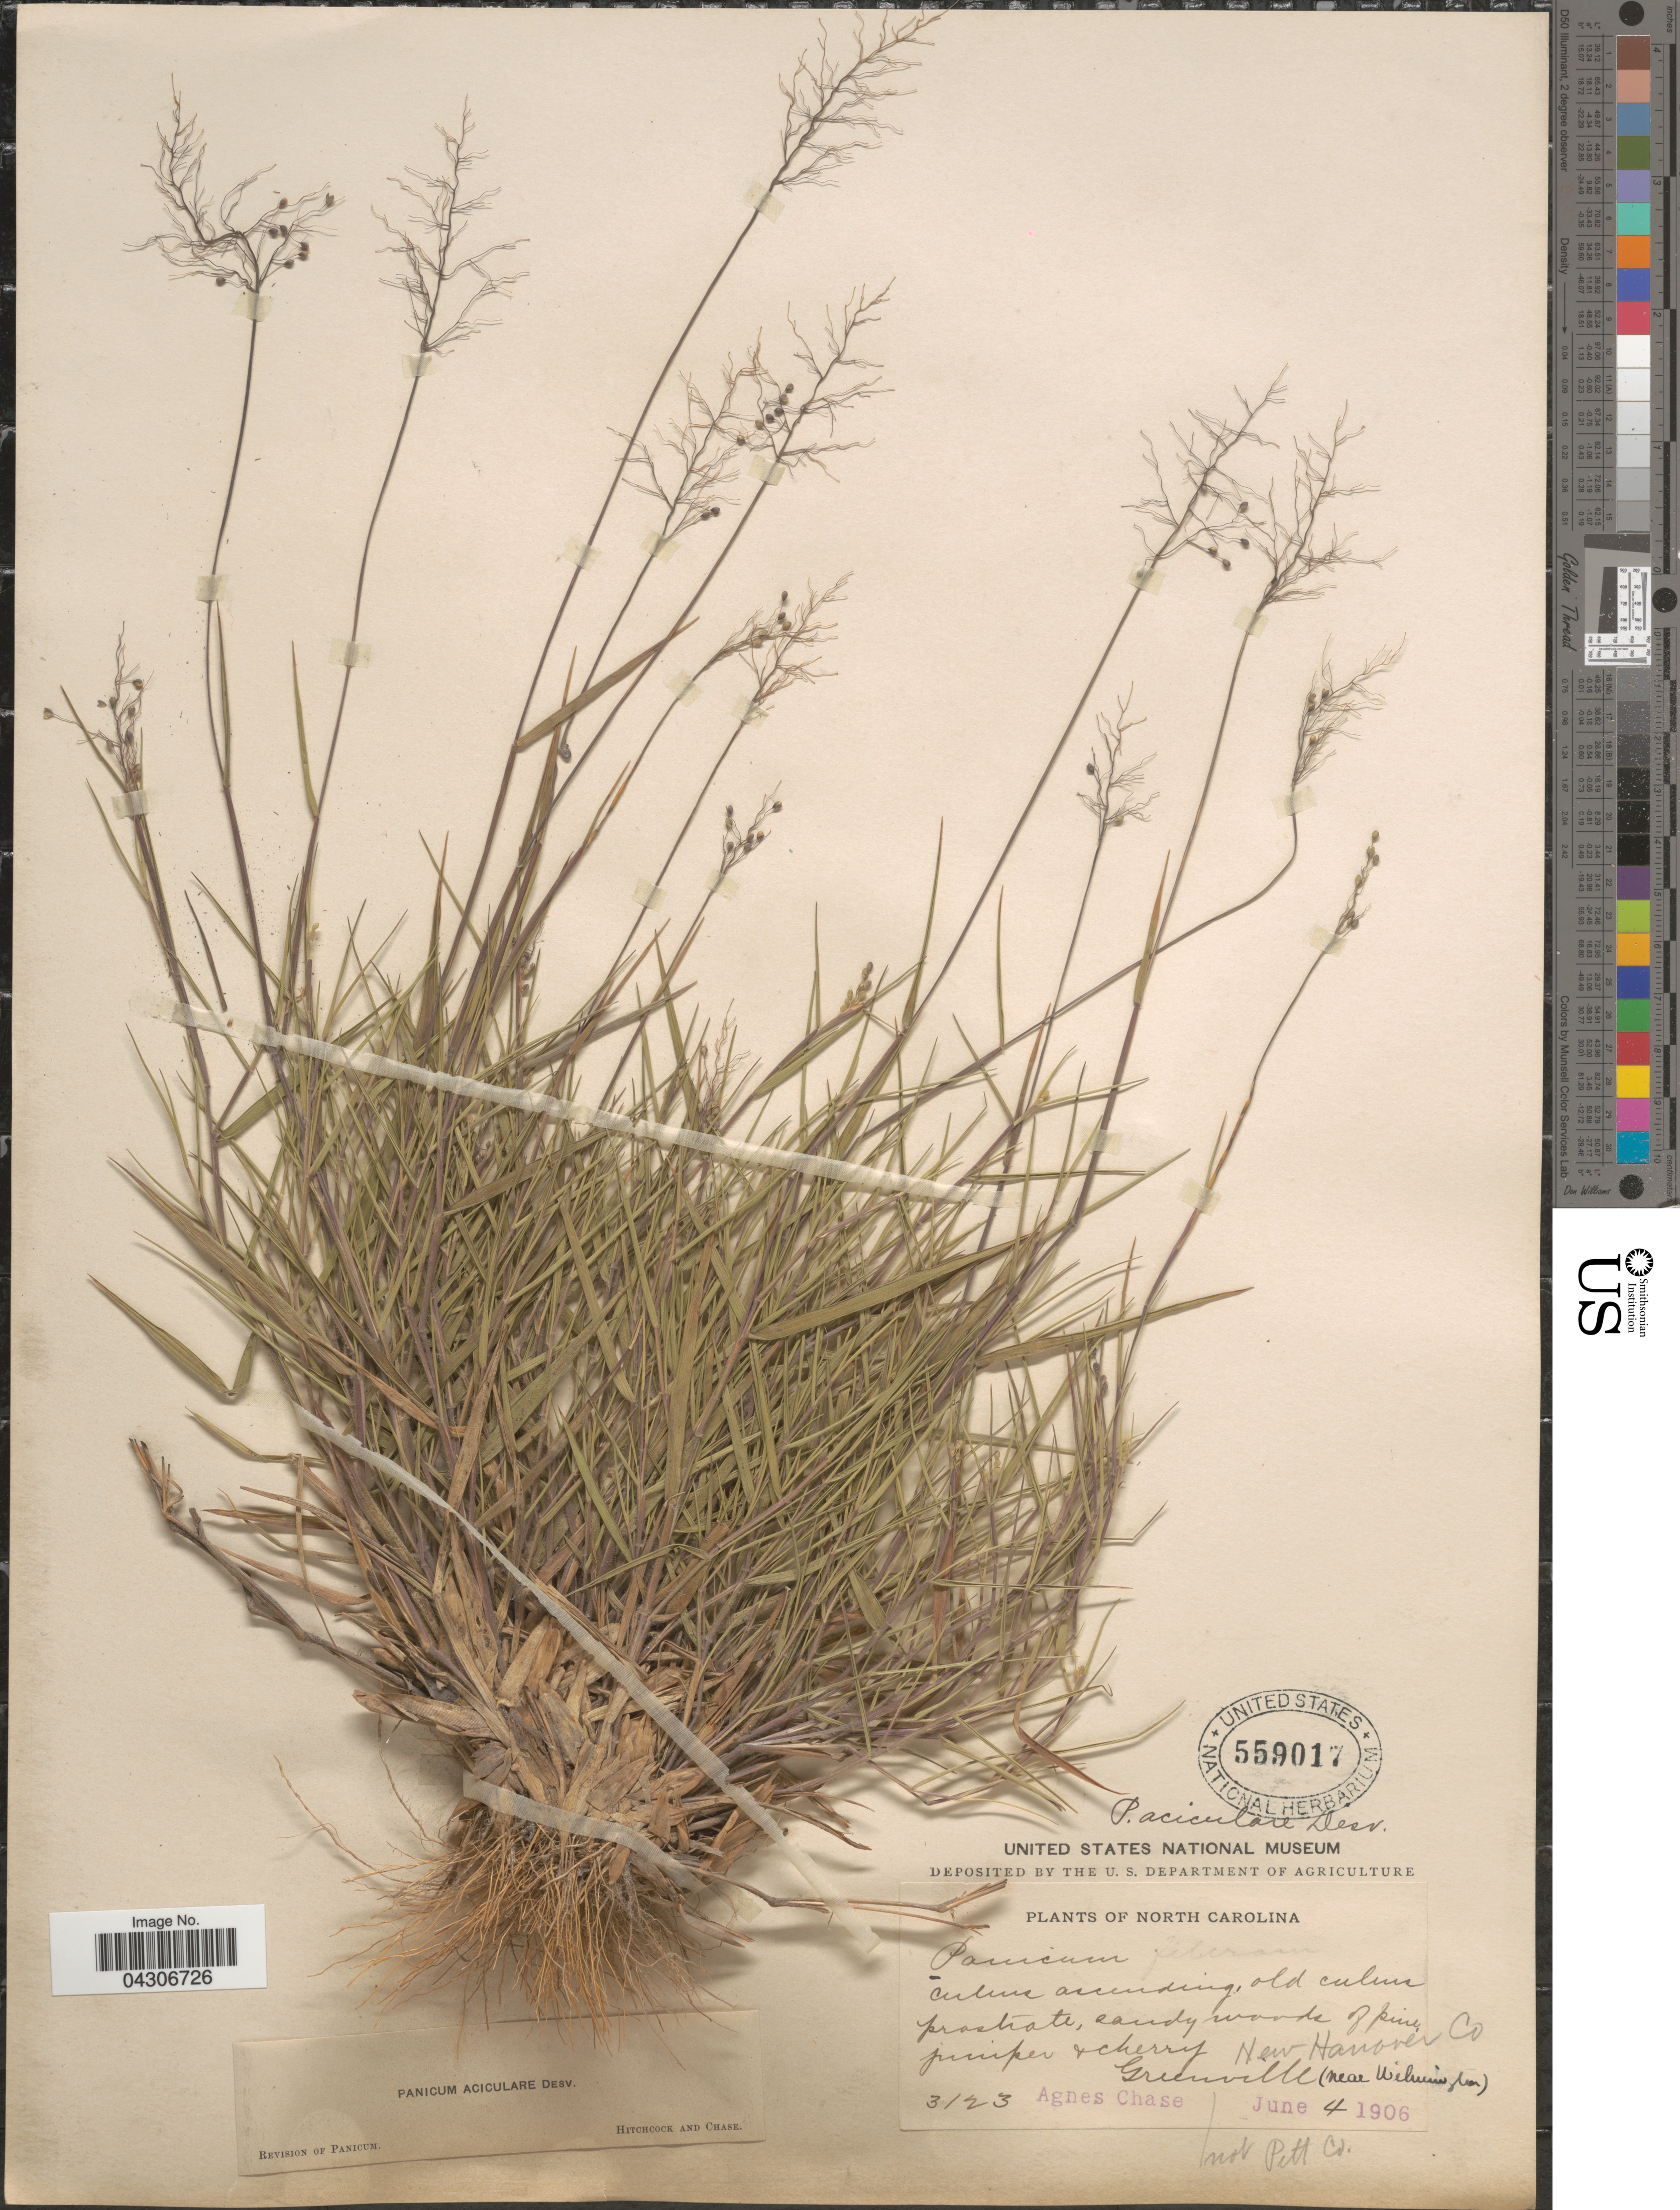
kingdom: Plantae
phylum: Tracheophyta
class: Liliopsida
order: Poales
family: Poaceae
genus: Dichanthelium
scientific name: Dichanthelium aciculare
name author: (Desv. ex Poir.) Gould & C.A. Clark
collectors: A. Chase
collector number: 3123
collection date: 1906-06-04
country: United States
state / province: North Carolina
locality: New Hanover Co. Greenville (near Wilmington).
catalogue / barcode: US 559017